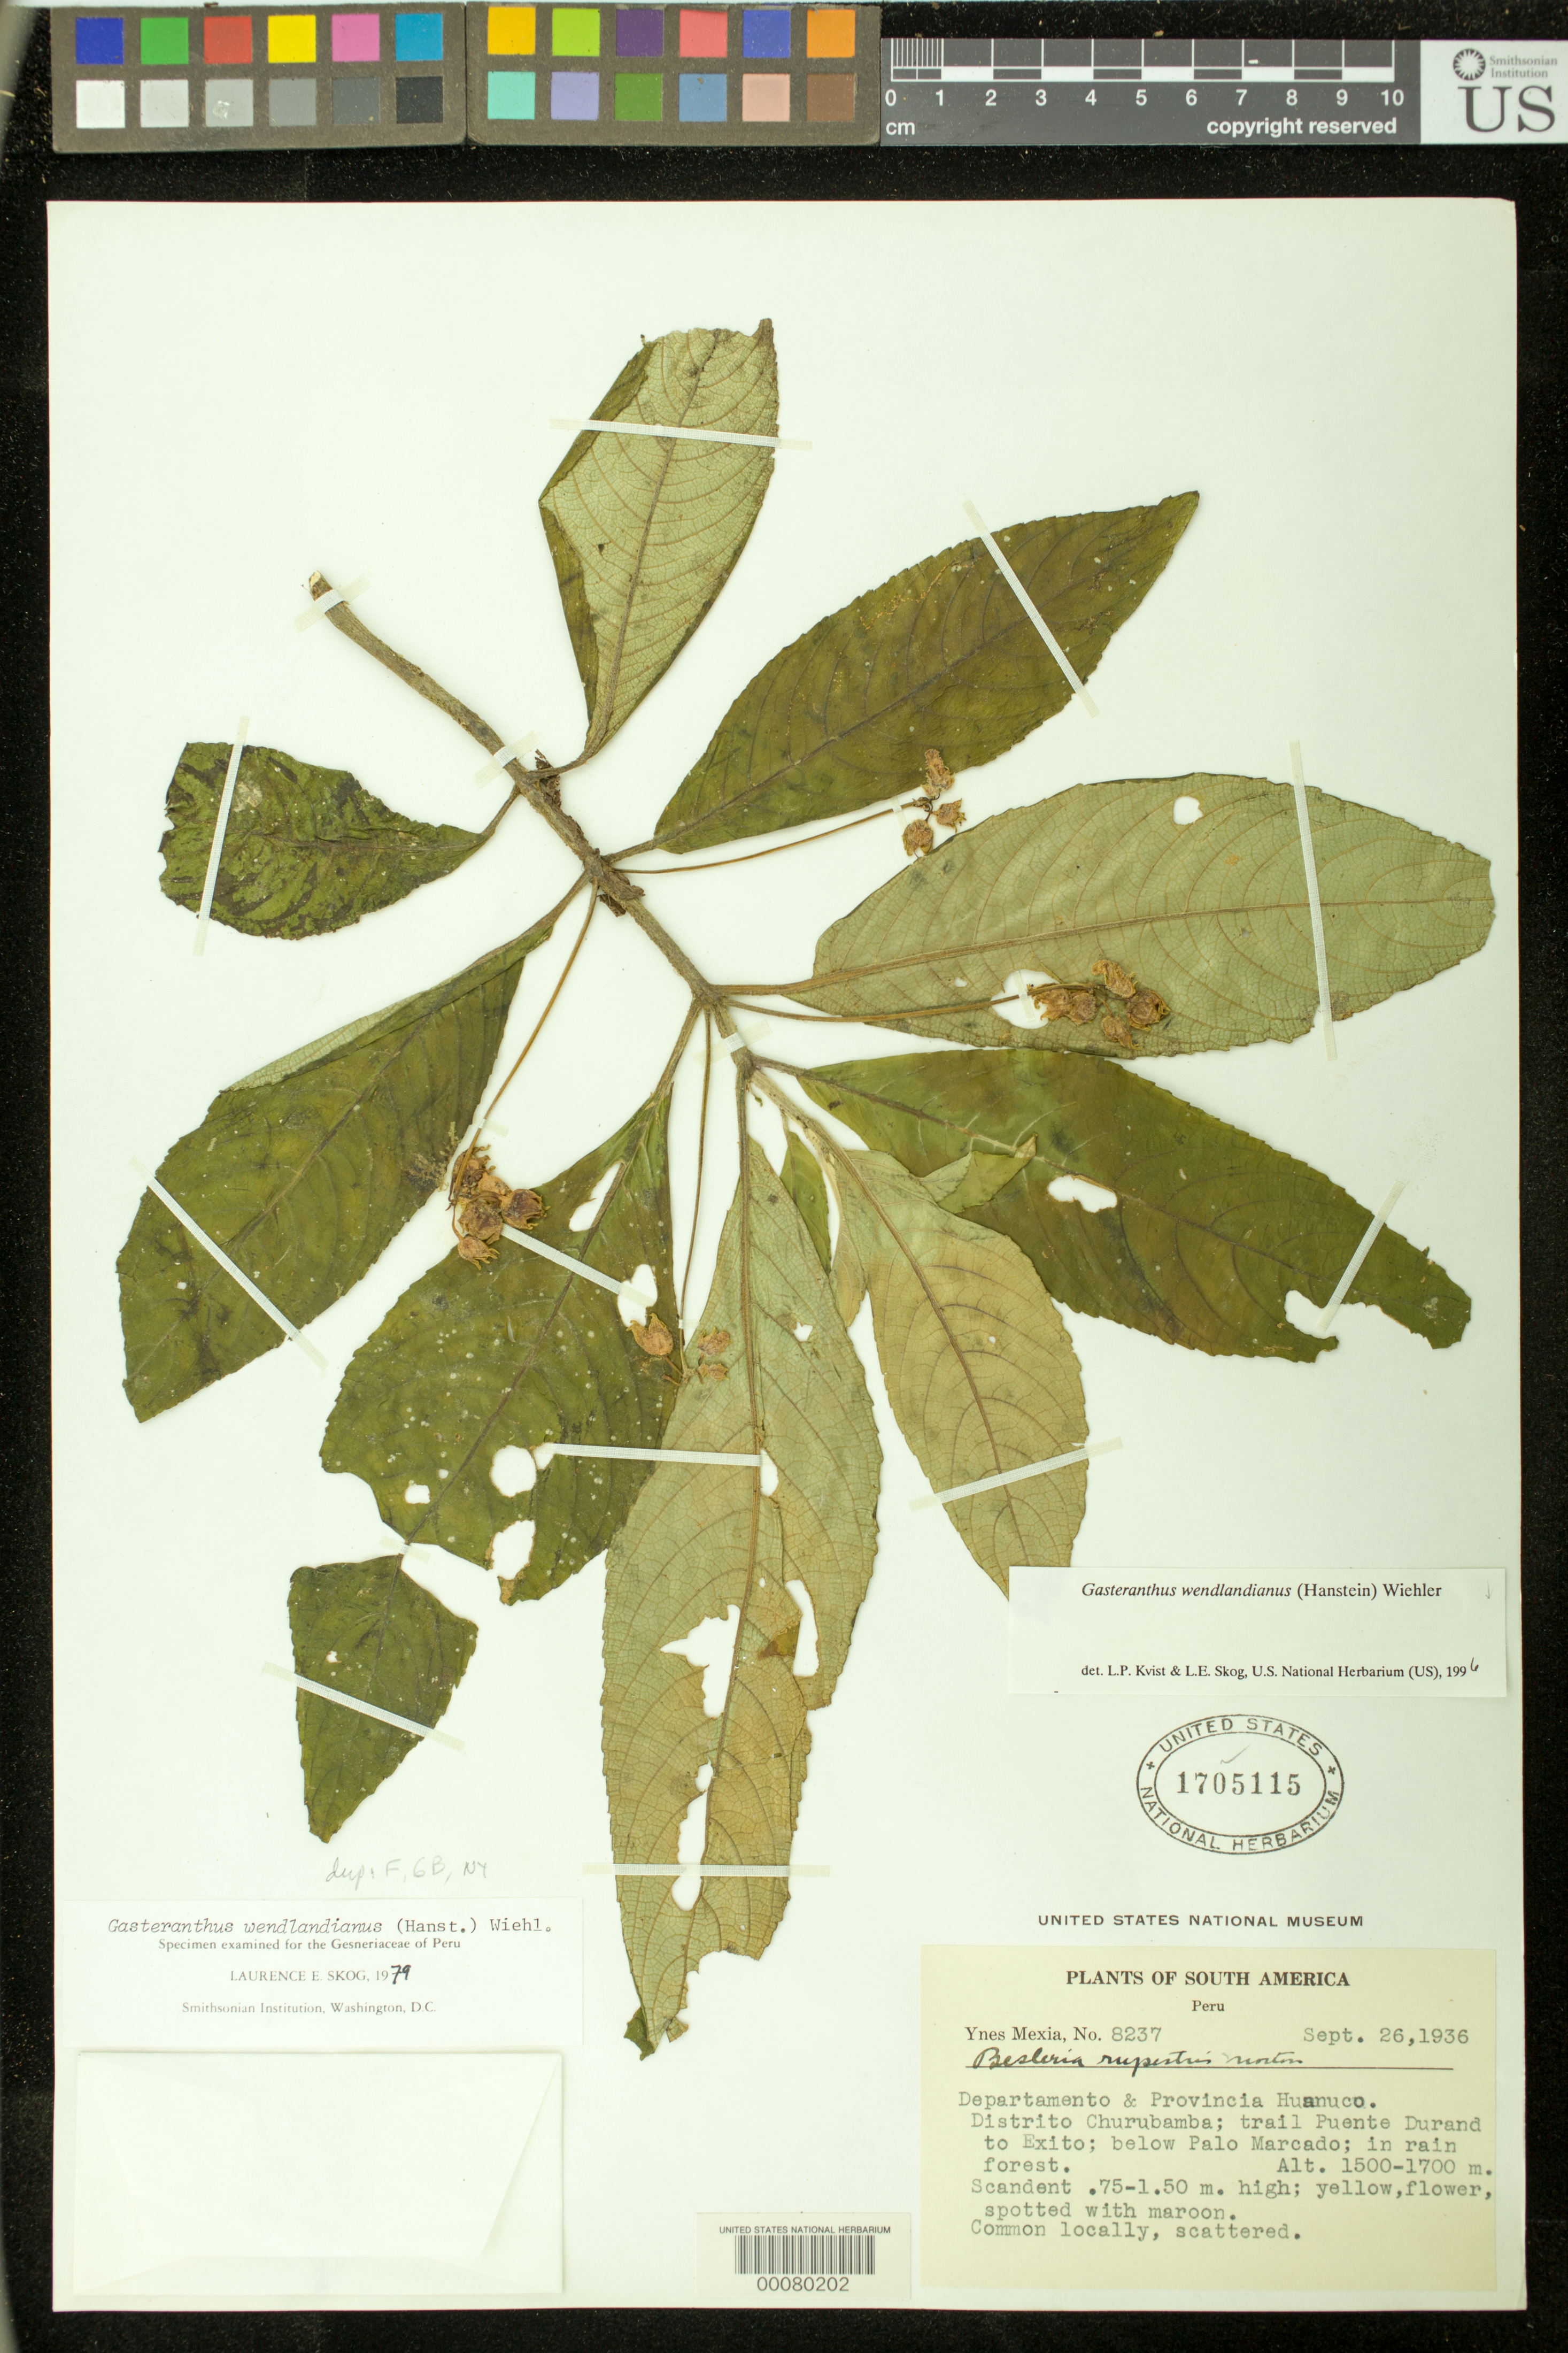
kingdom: Plantae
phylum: Tracheophyta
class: Magnoliopsida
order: Lamiales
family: Gesneriaceae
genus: Gasteranthus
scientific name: Gasteranthus wendlandianus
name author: (Hanst.) Wiehler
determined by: Skog, Laurence E.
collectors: Y. Mexia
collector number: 8237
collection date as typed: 26 Sep 1936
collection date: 1936-09-26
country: Peru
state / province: Huánuco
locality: District Churubamba, trail Puente Durand to Exito, below Palo Marcado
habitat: In rain forest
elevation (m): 1500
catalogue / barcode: US 1705115